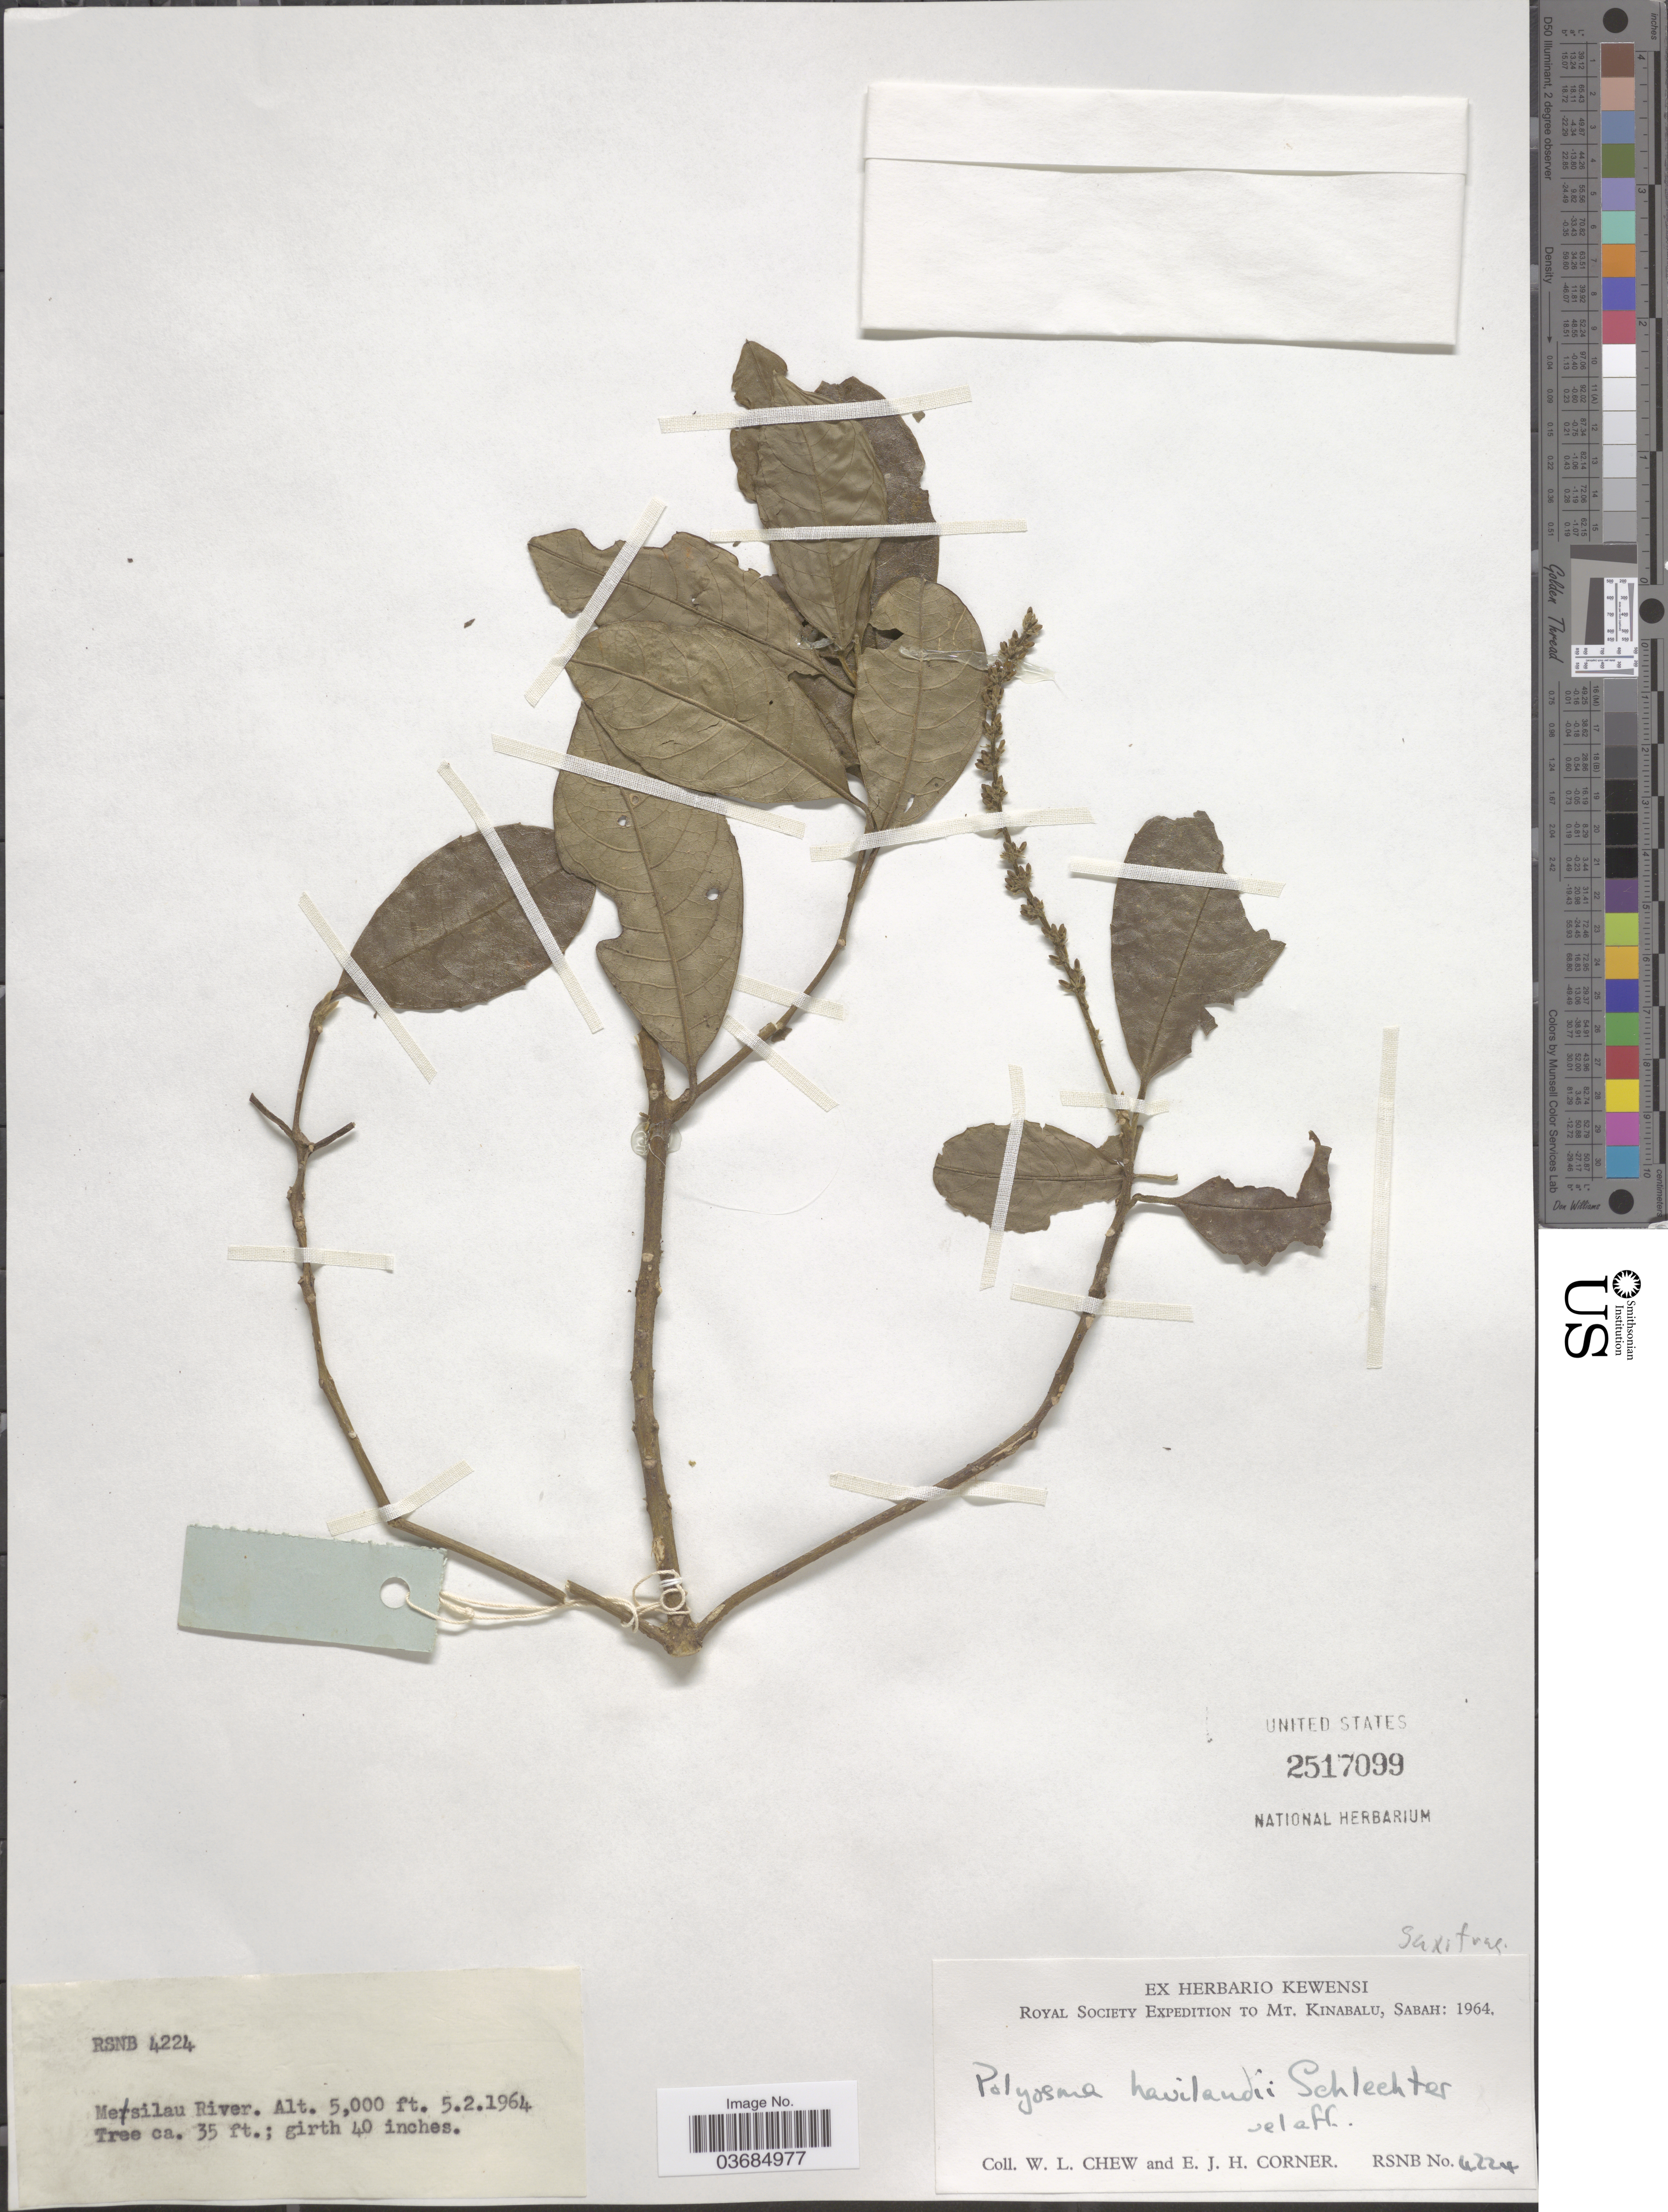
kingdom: Plantae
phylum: Tracheophyta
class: Magnoliopsida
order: Escalloniales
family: Escalloniaceae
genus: Polyosma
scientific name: Polyosma havilandii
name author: Schltr.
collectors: W. Chew & E. Corner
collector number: RSNB4224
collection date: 1964-02-05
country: Malaysia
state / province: Sabah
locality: Royal Society Expedition to Mt. Kinabalu, Sabah: 1964. Mesilau River.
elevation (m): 1524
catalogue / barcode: US 2517099